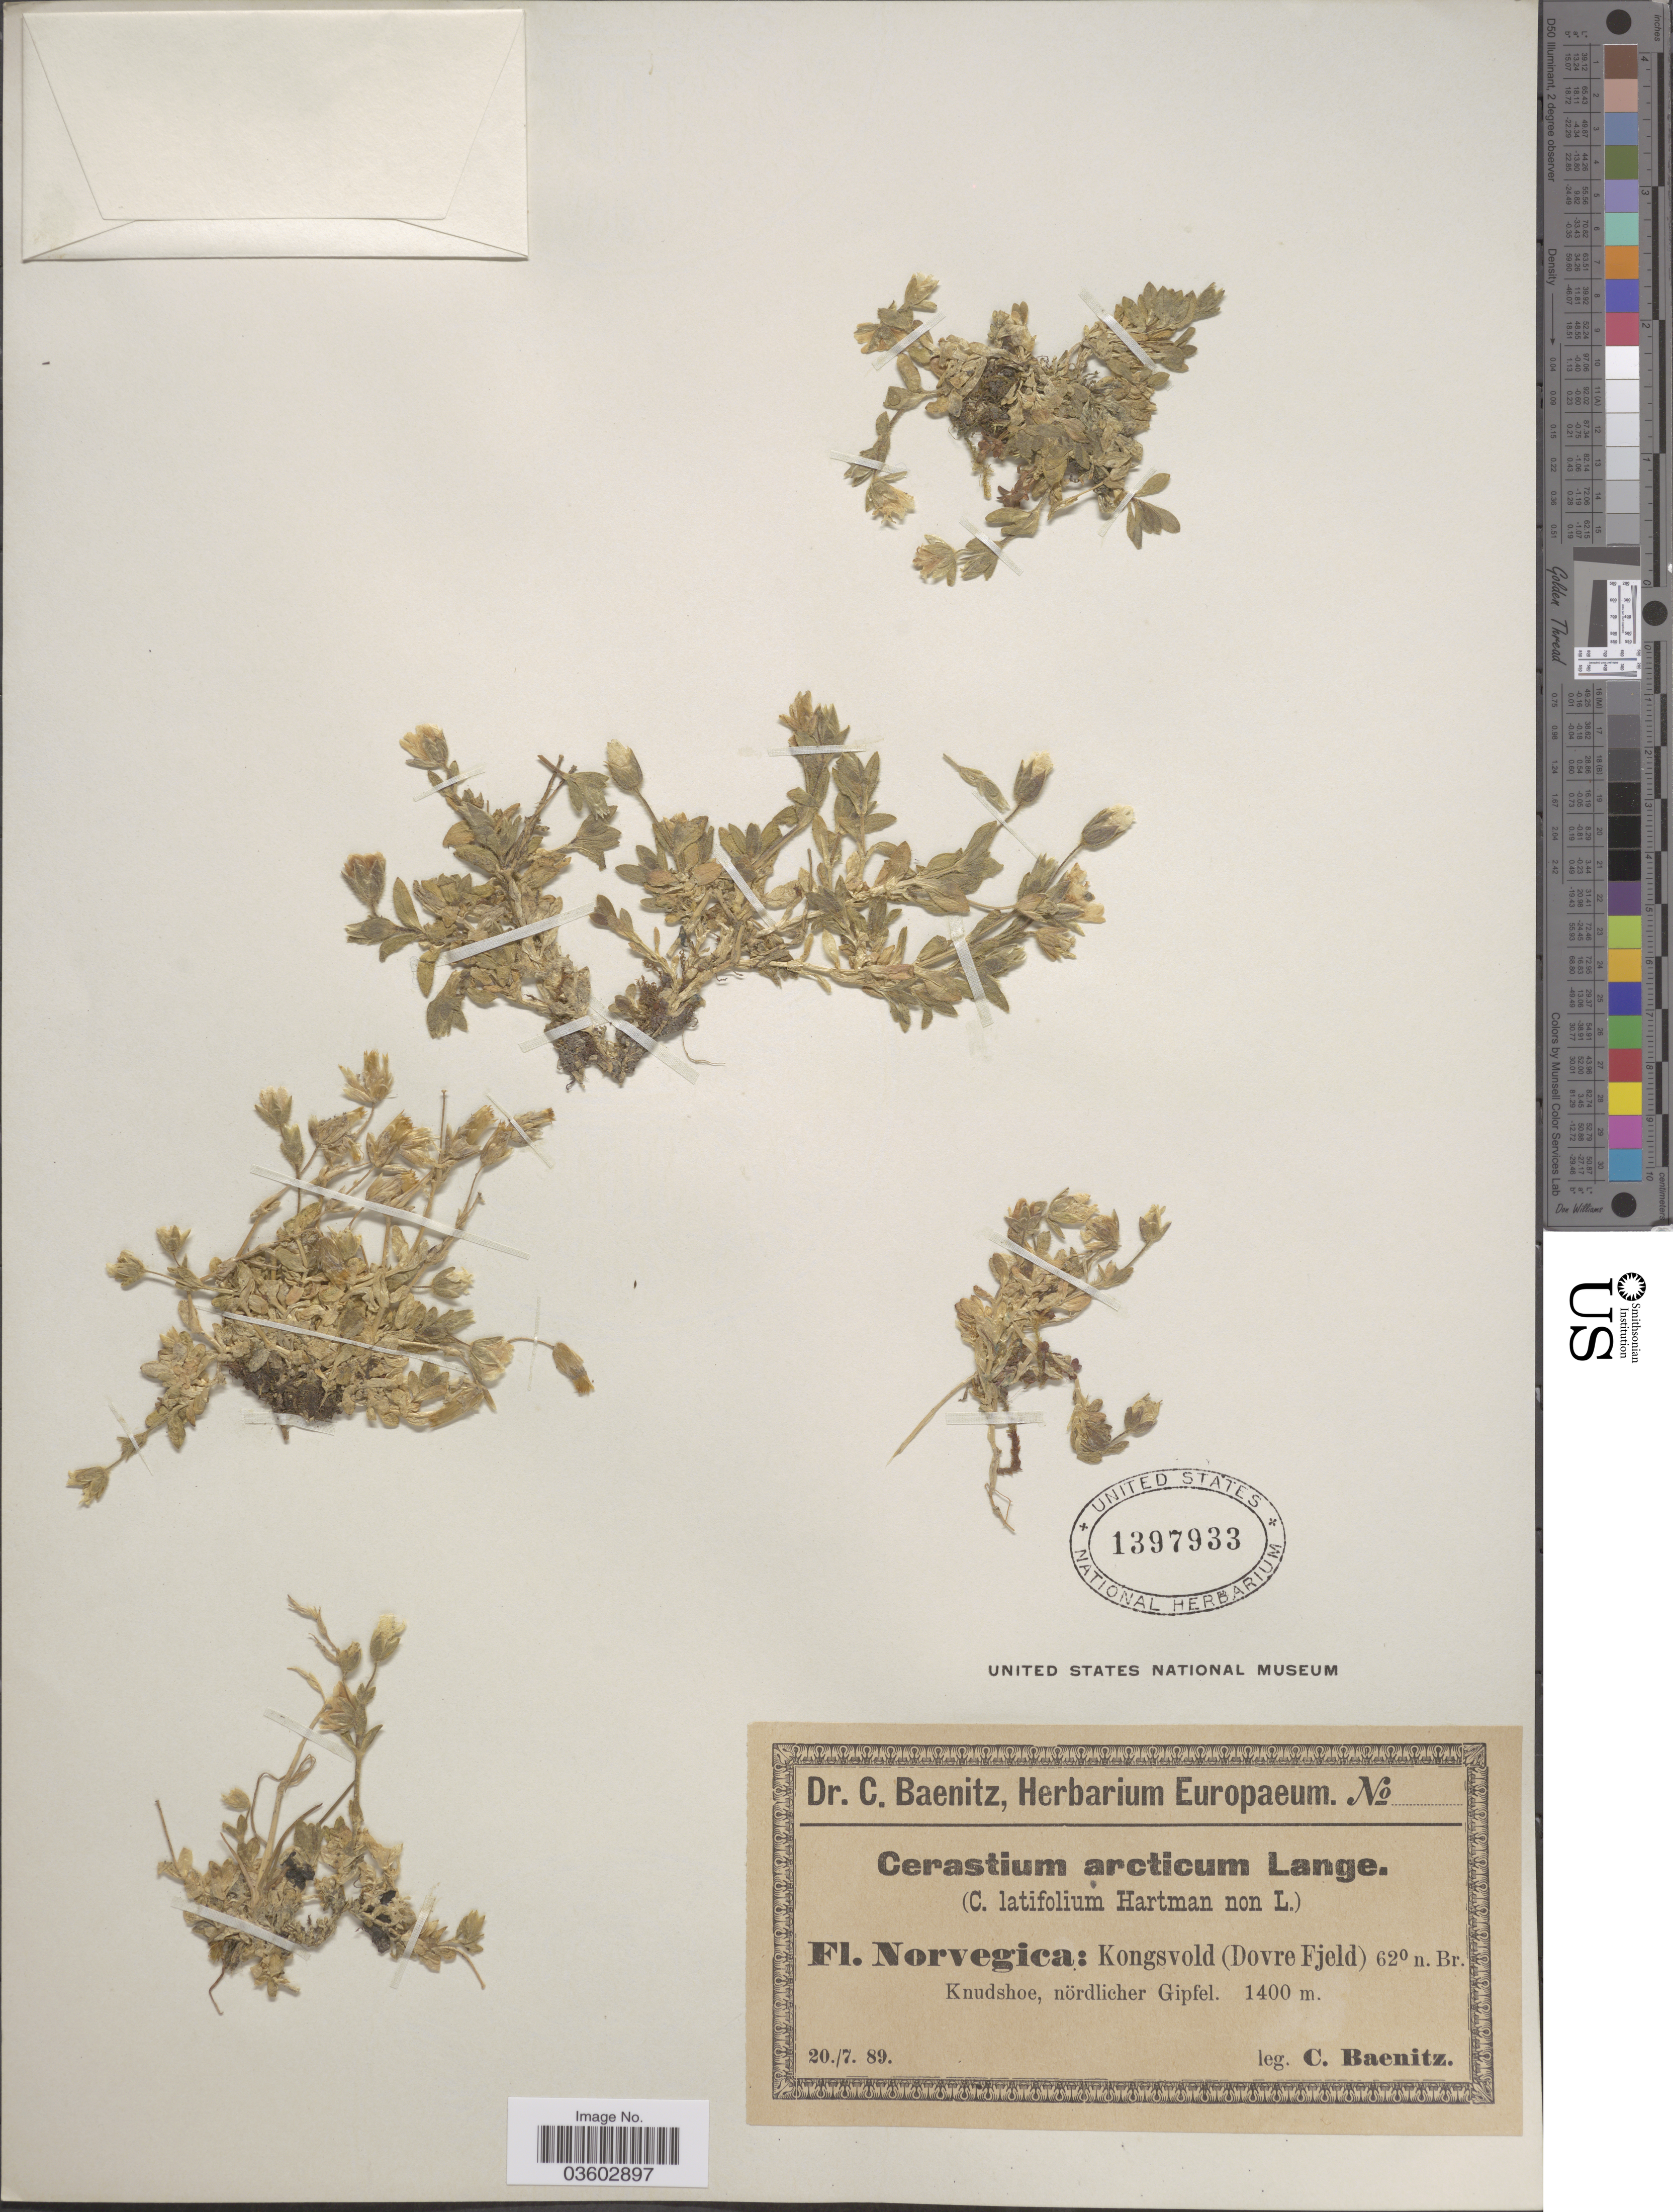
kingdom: Plantae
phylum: Tracheophyta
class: Magnoliopsida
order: Caryophyllales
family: Caryophyllaceae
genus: Cerastium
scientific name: Cerastium arcticum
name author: Lange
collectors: C. G. Baenitz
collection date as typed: Transcribed d/m/y: 20/7/89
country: Norway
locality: Norvegica: Kongsvold (Dovre Fjeld). Knudshoe, nördlicher Gipfel.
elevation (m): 1400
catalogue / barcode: US 1397933